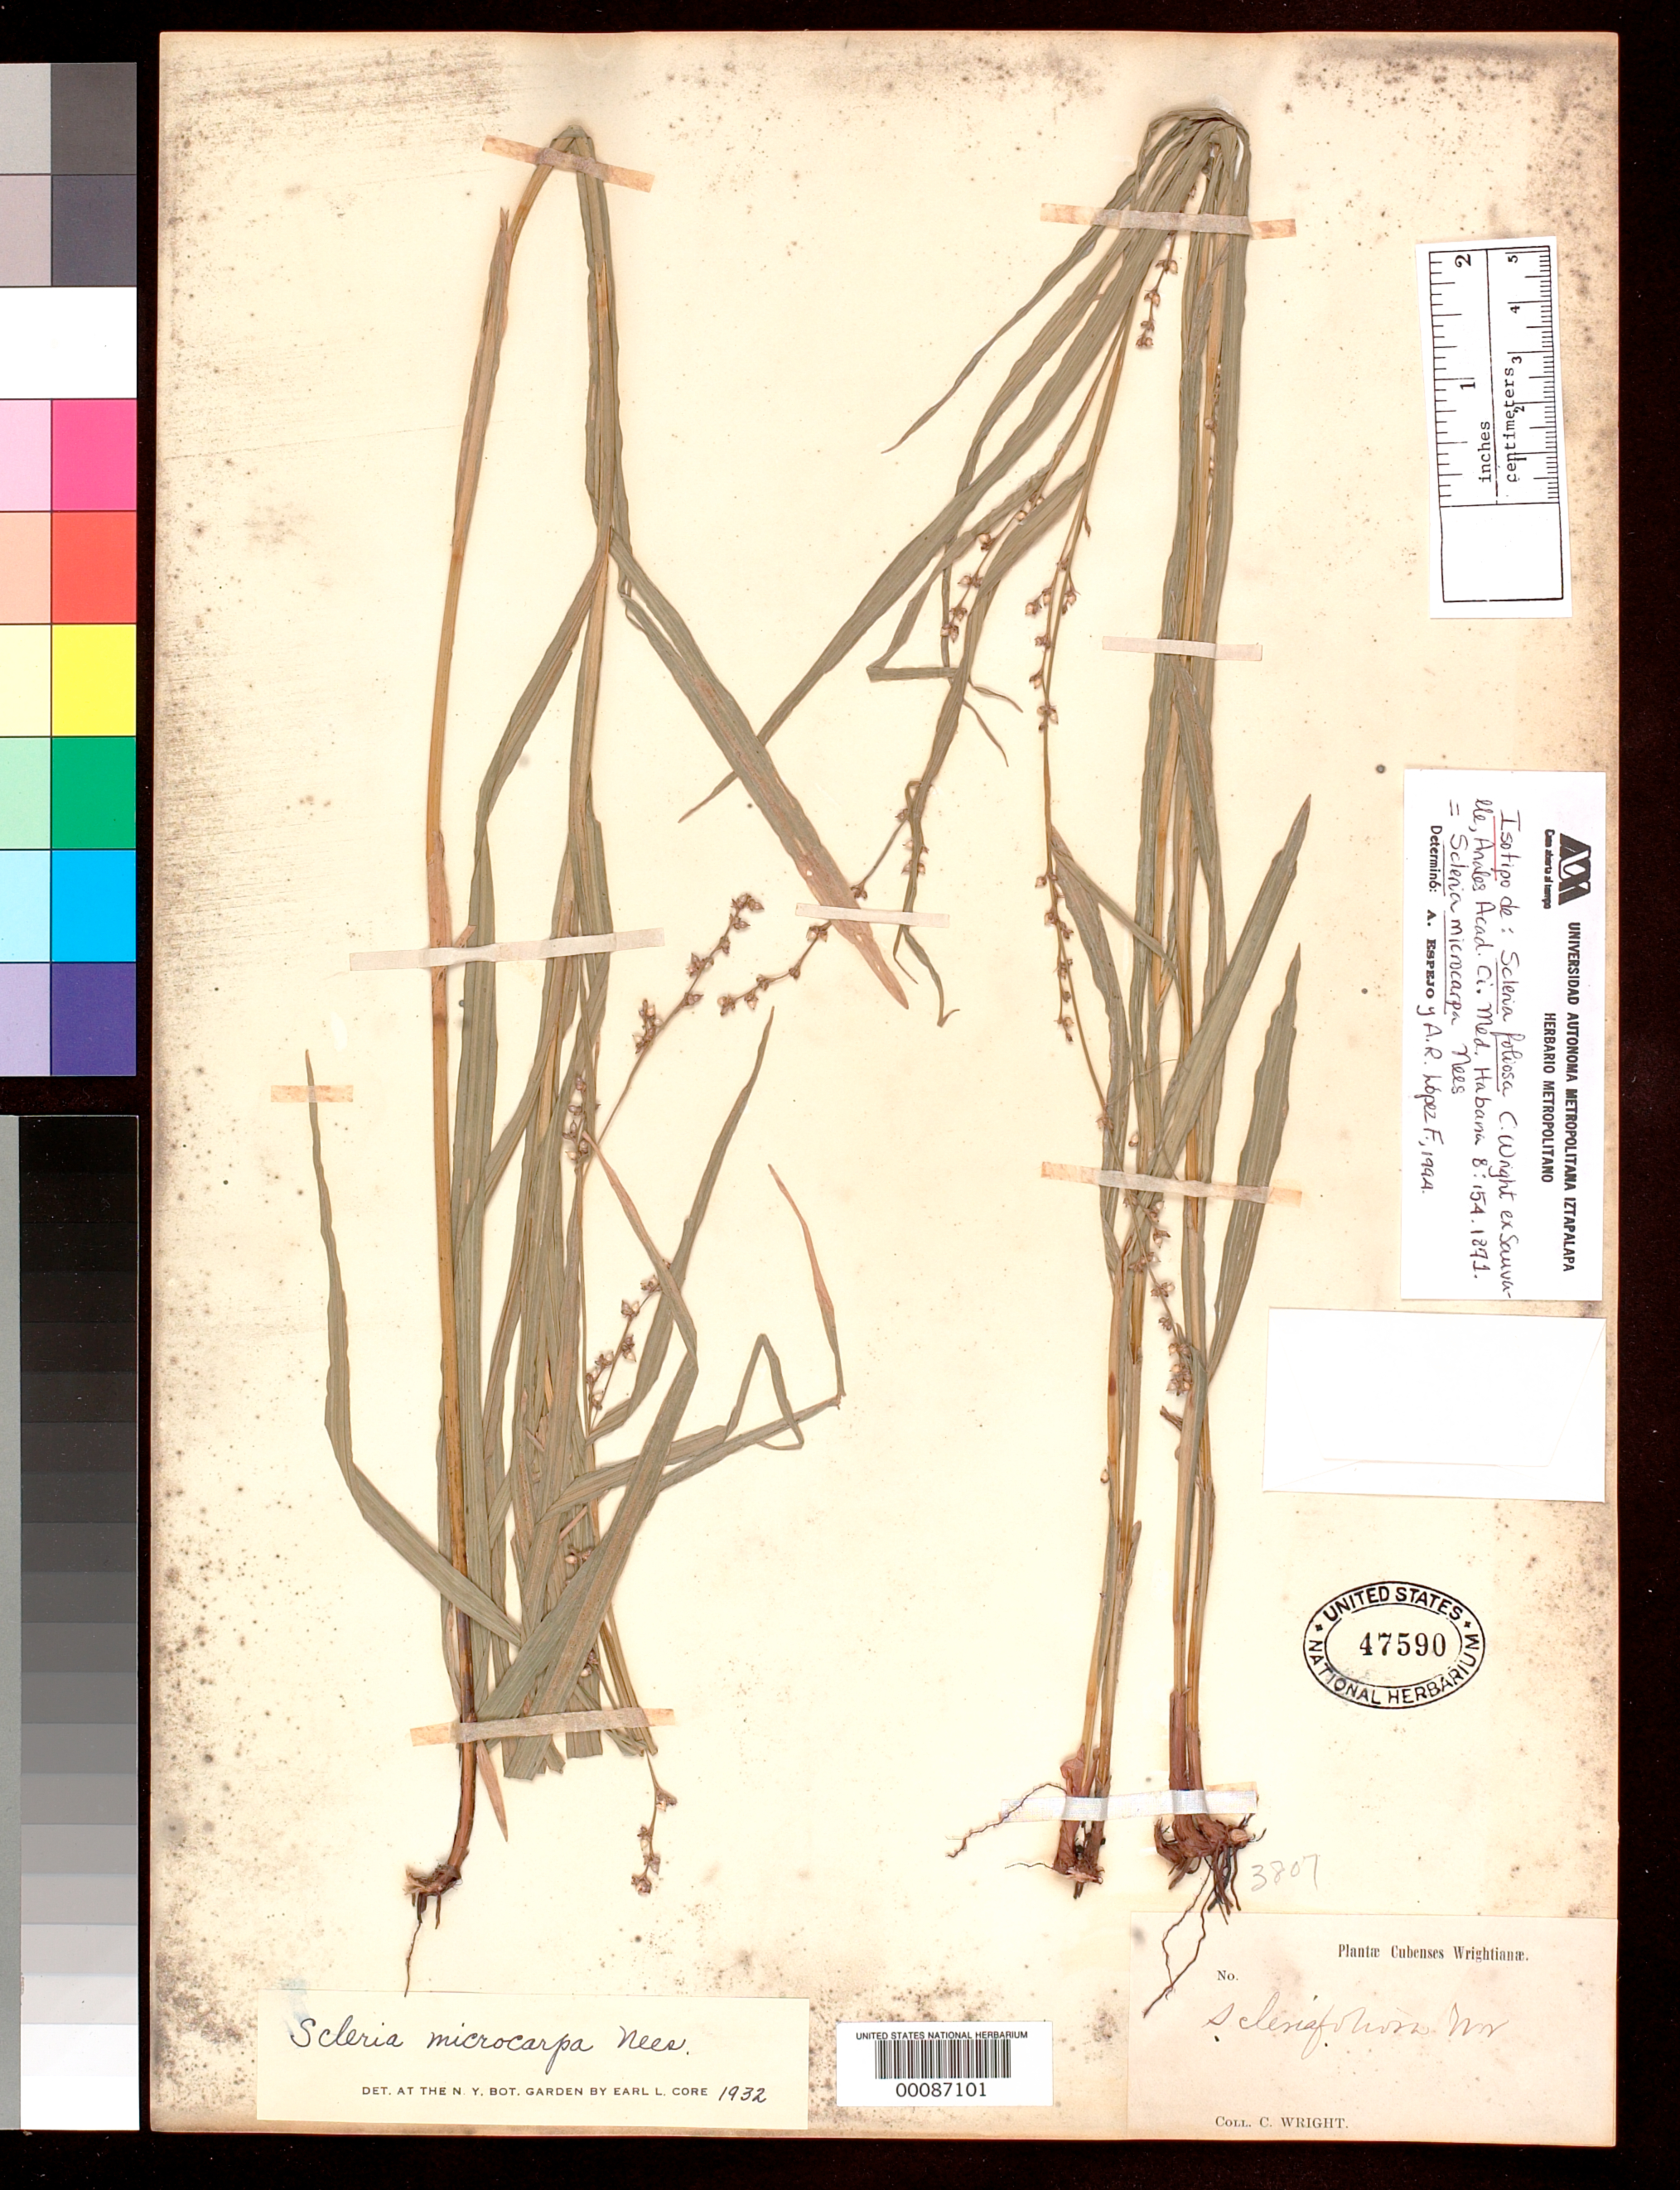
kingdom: Plantae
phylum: Tracheophyta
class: Liliopsida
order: Poales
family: Cyperaceae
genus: Scleria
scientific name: Scleria foliosa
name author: C. Wright in Sauvalle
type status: Isotype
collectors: C. Wright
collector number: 3807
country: Cuba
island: Greater Antilles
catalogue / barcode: US 47590